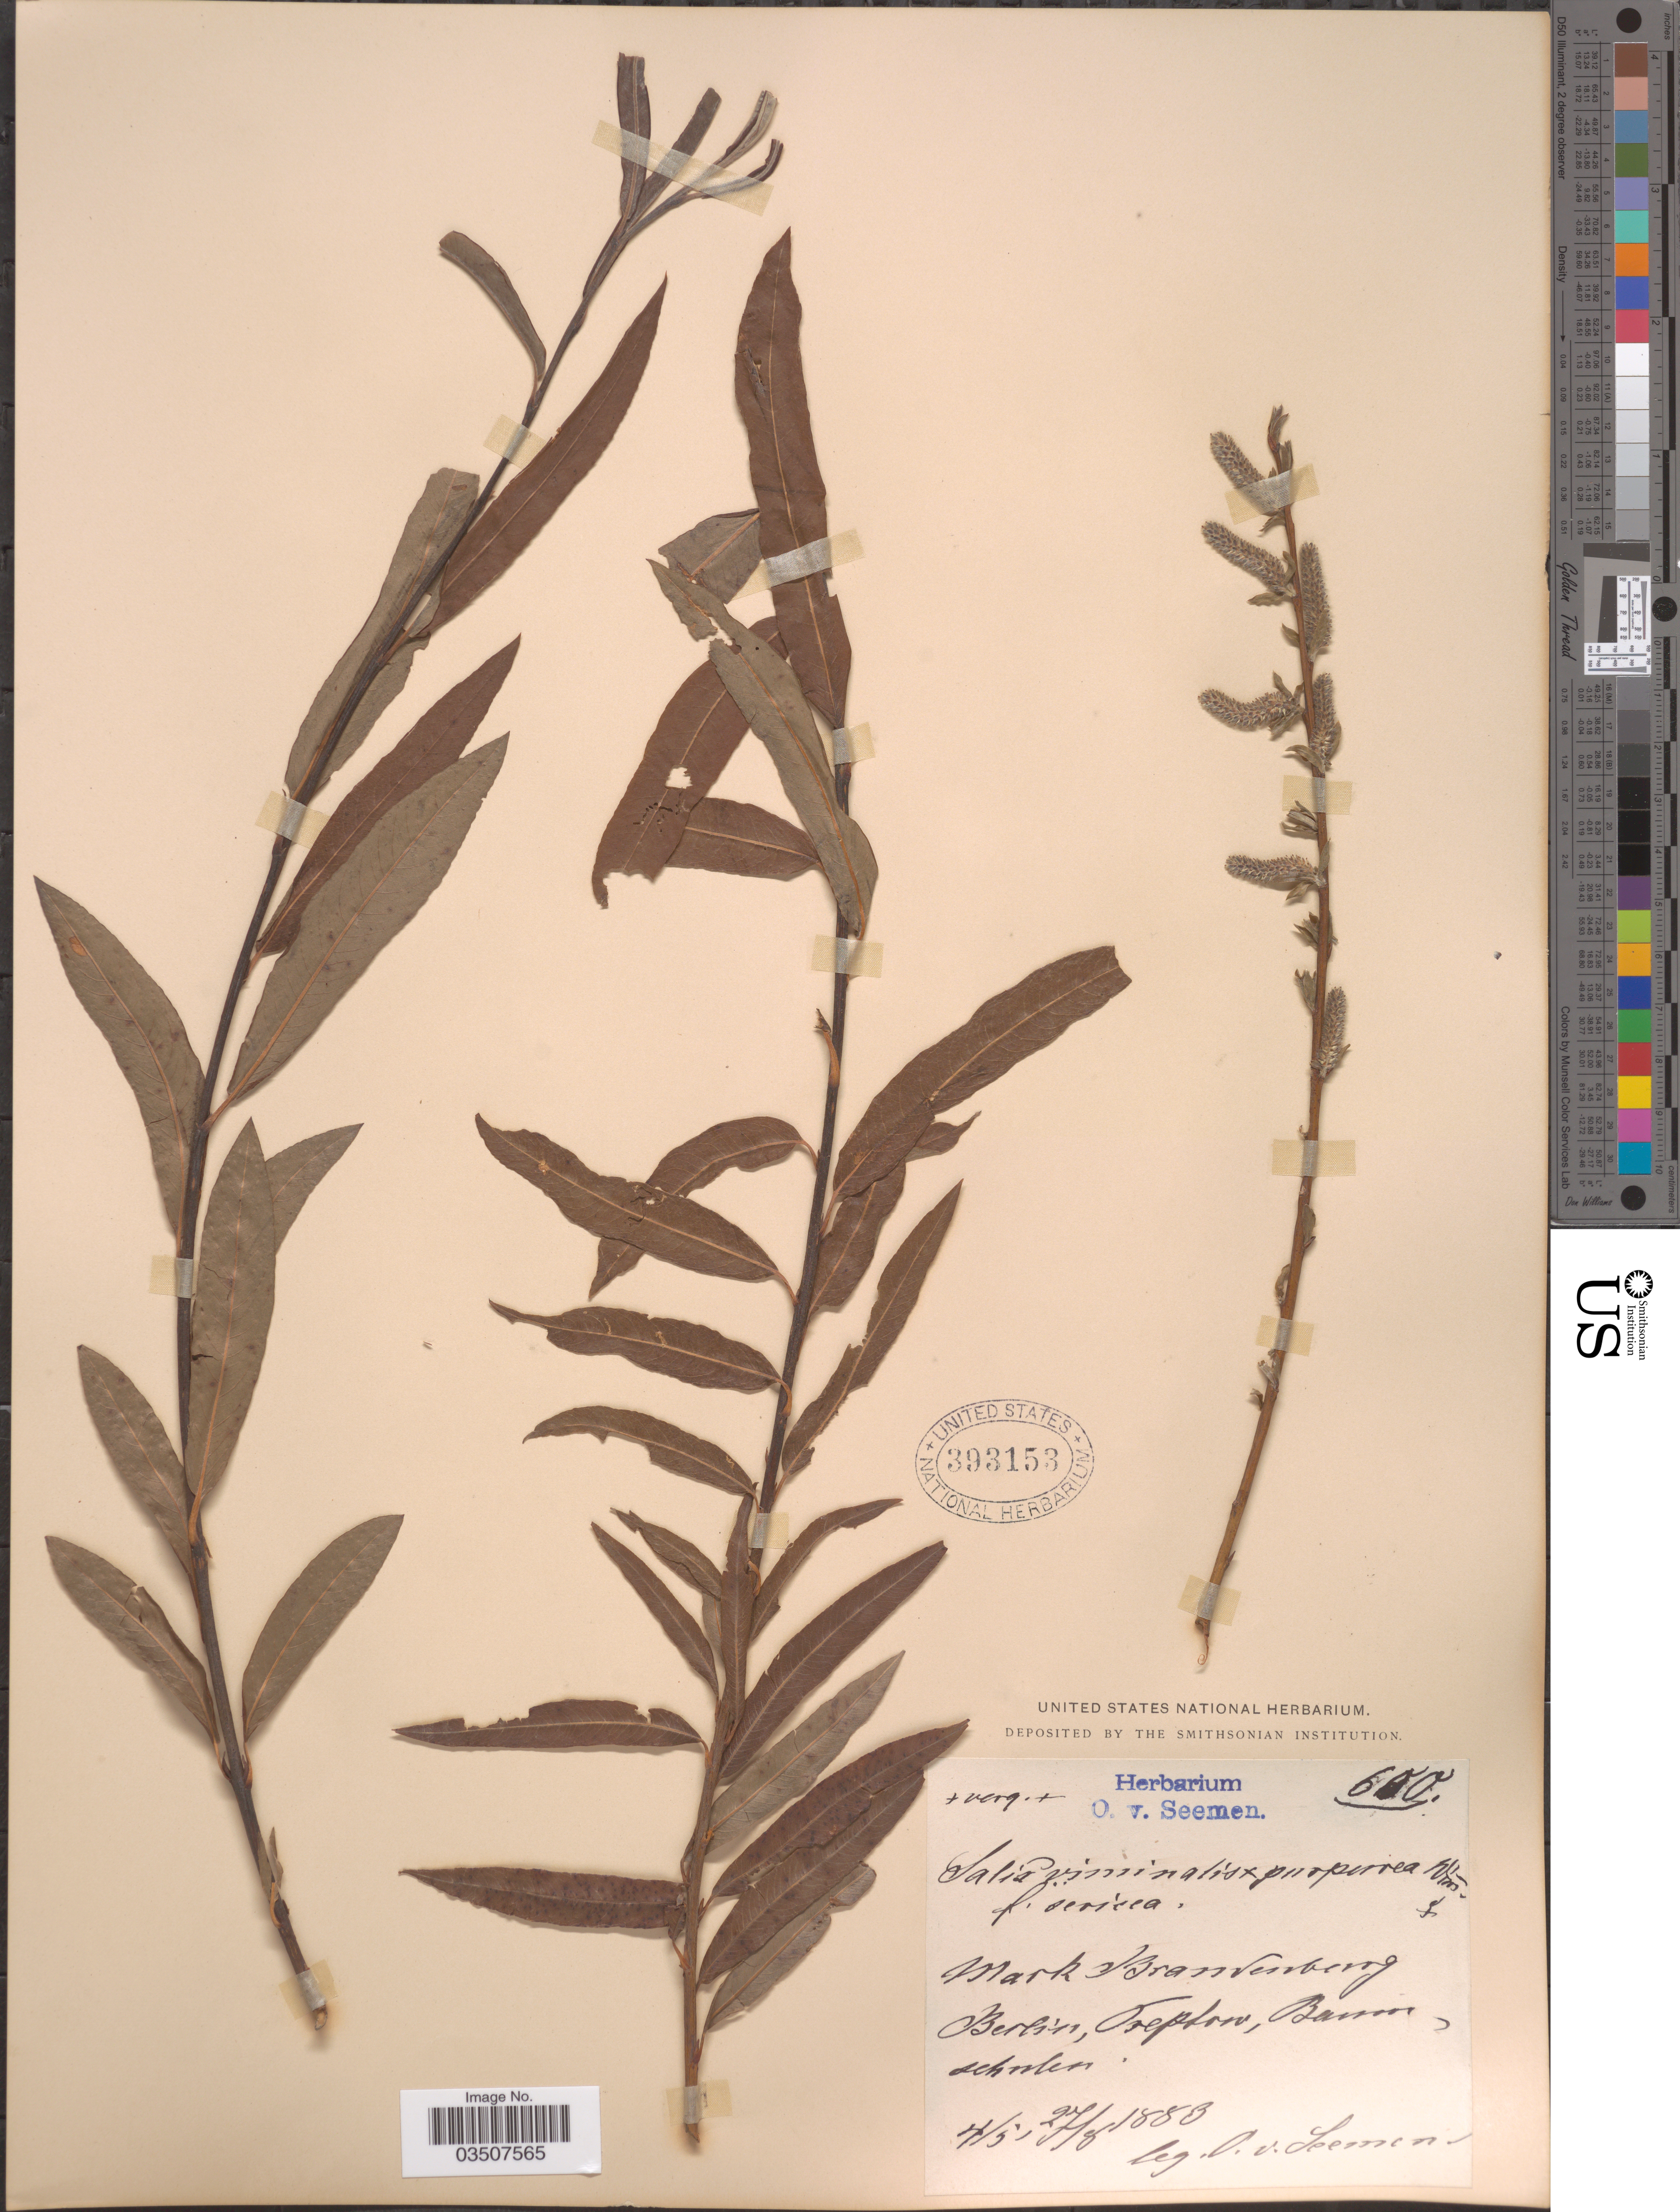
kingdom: Plantae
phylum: Tracheophyta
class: Magnoliopsida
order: Malpighiales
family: Salicaceae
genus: Salix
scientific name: Salix viminalis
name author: L.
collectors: K. O. von Seemen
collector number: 600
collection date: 1883-05-04/1883-08-27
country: Germany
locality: Mark Brandenburg, Berlin, Treptow, Baumschulen.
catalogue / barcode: US 393153